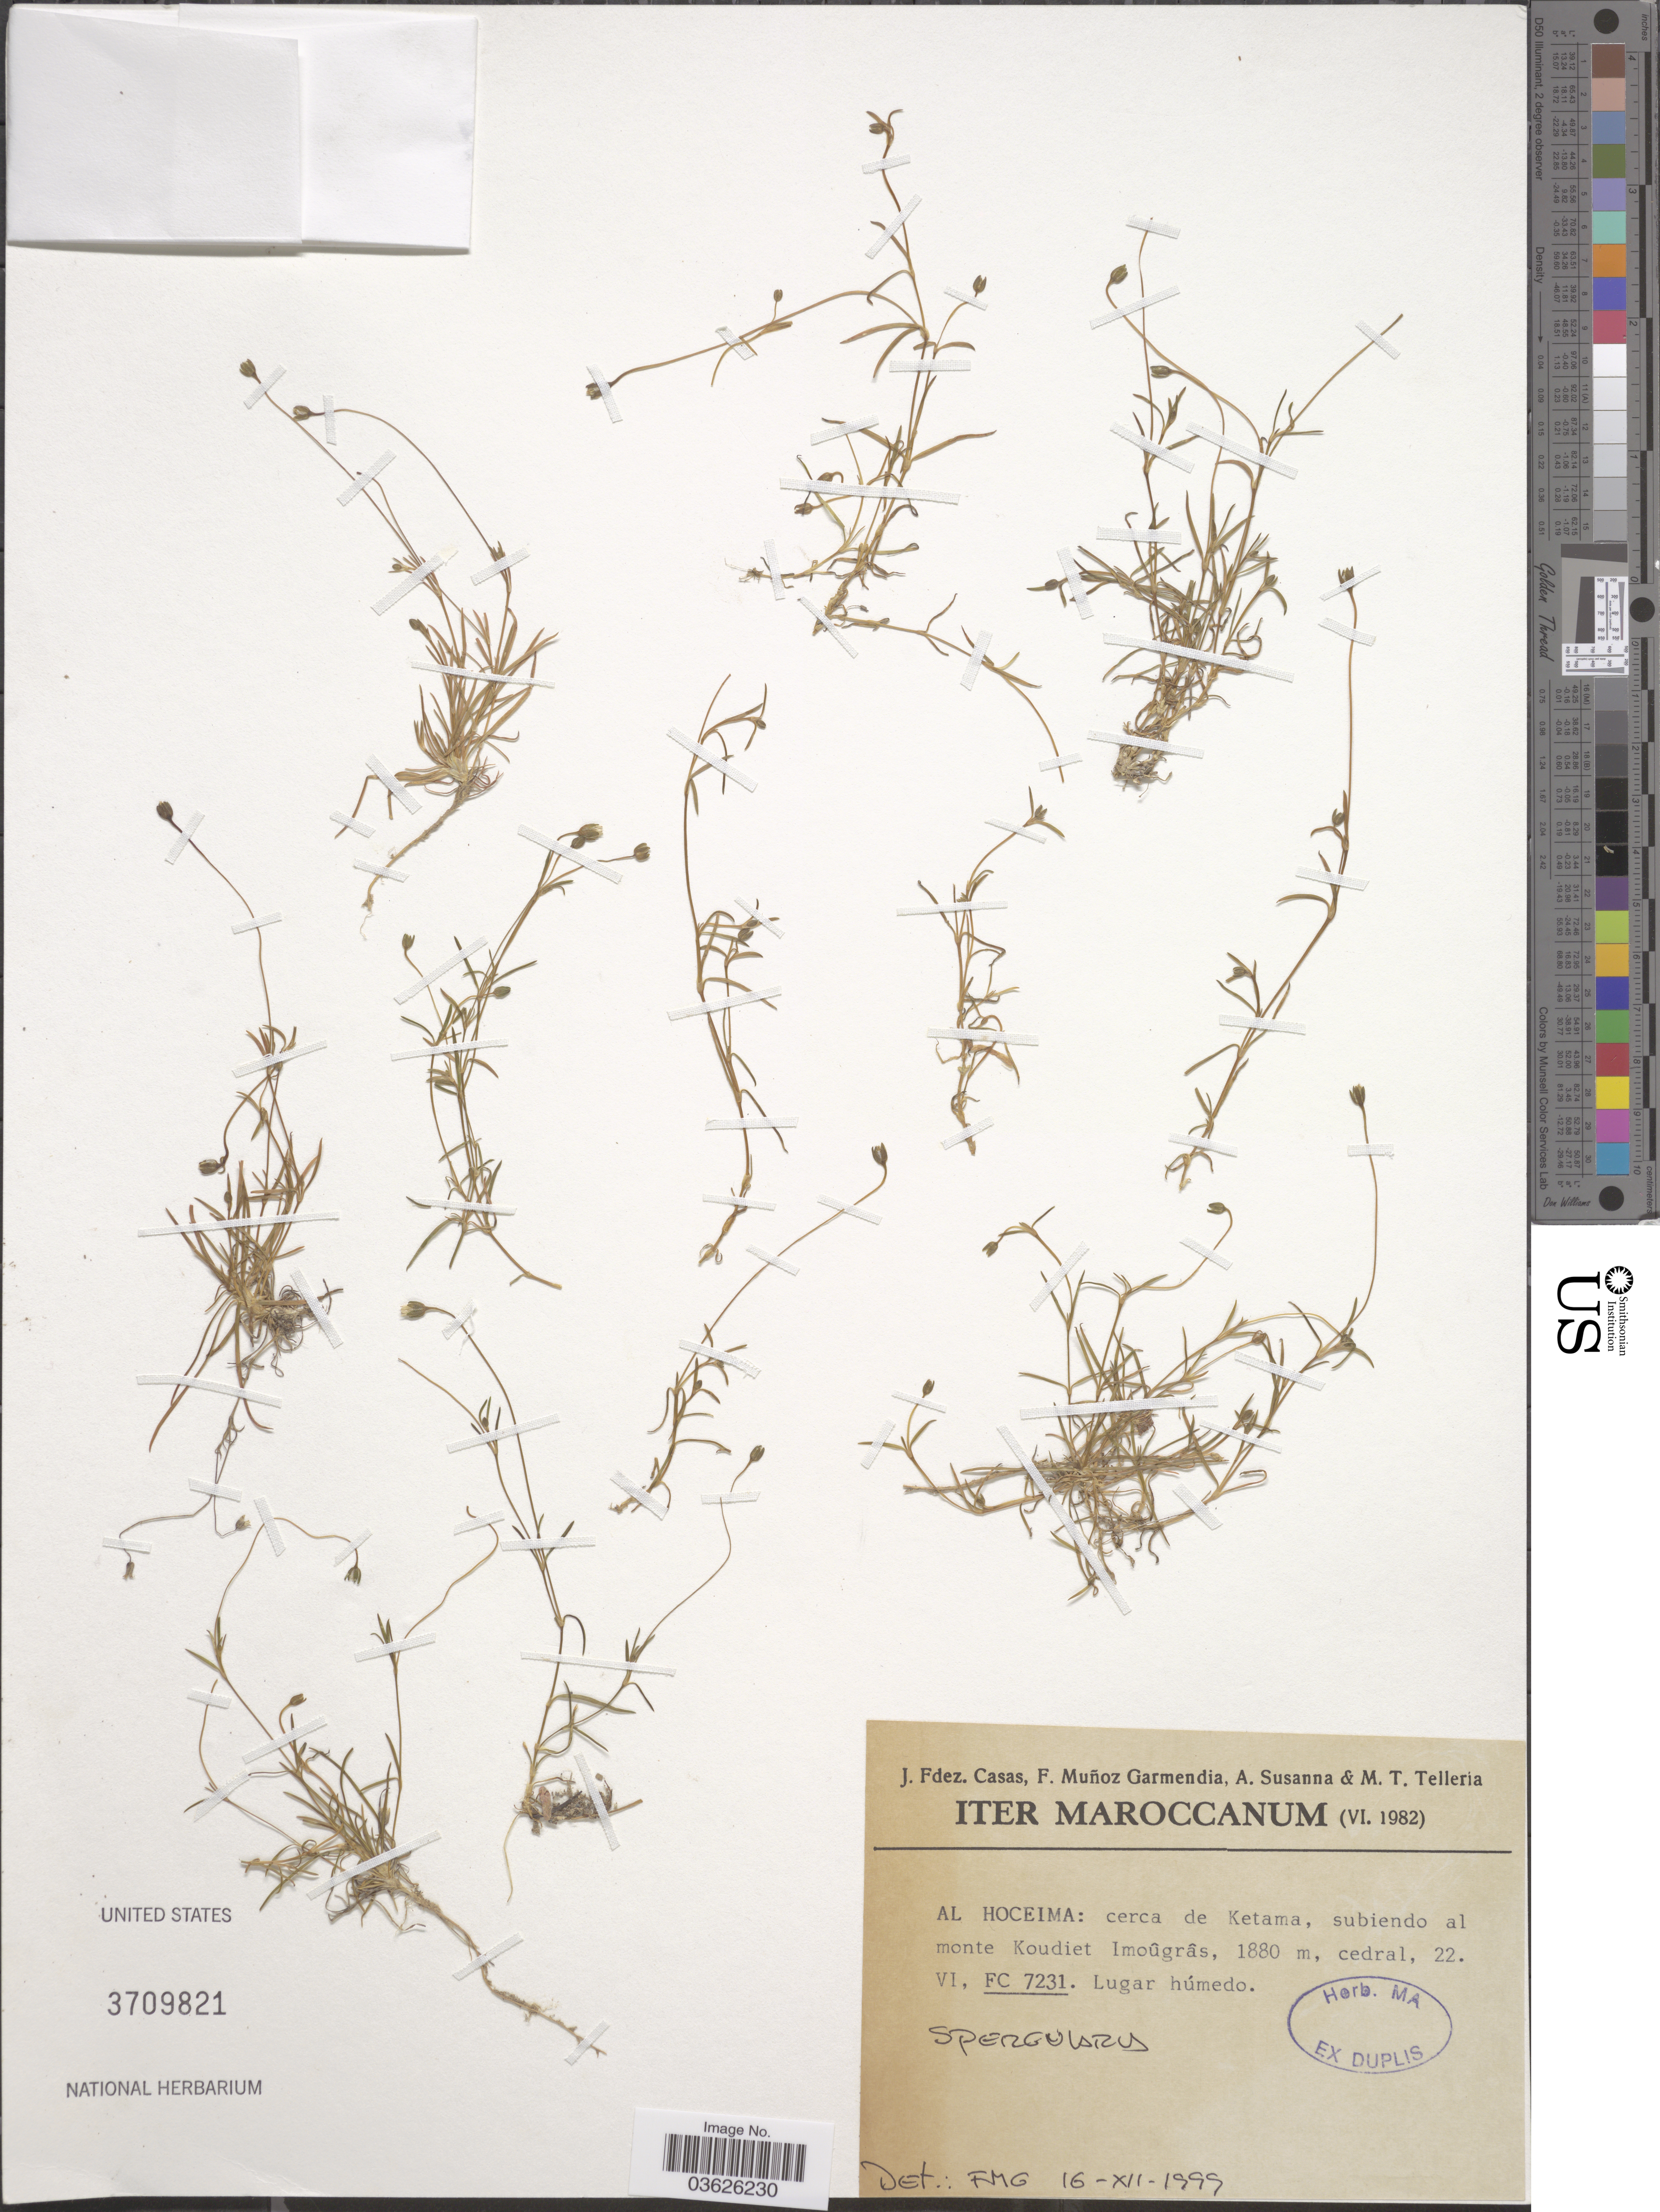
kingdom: Plantae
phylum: Tracheophyta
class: Magnoliopsida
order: Caryophyllales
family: Caryophyllaceae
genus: Spergularia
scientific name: Spergularia sp.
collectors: J. Casas, F. Muñoz Garmendia, A. Susanna & M. Telleria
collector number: FC 7231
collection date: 1982-06-22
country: Morocco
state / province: Taza-Al Hoceima-Taounate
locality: Iter Maroccanum. Al Hoceima: cerca de Ketama, subiendo al monte Koudiet Imoûgrâs, cedral.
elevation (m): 1880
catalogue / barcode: US 3709821